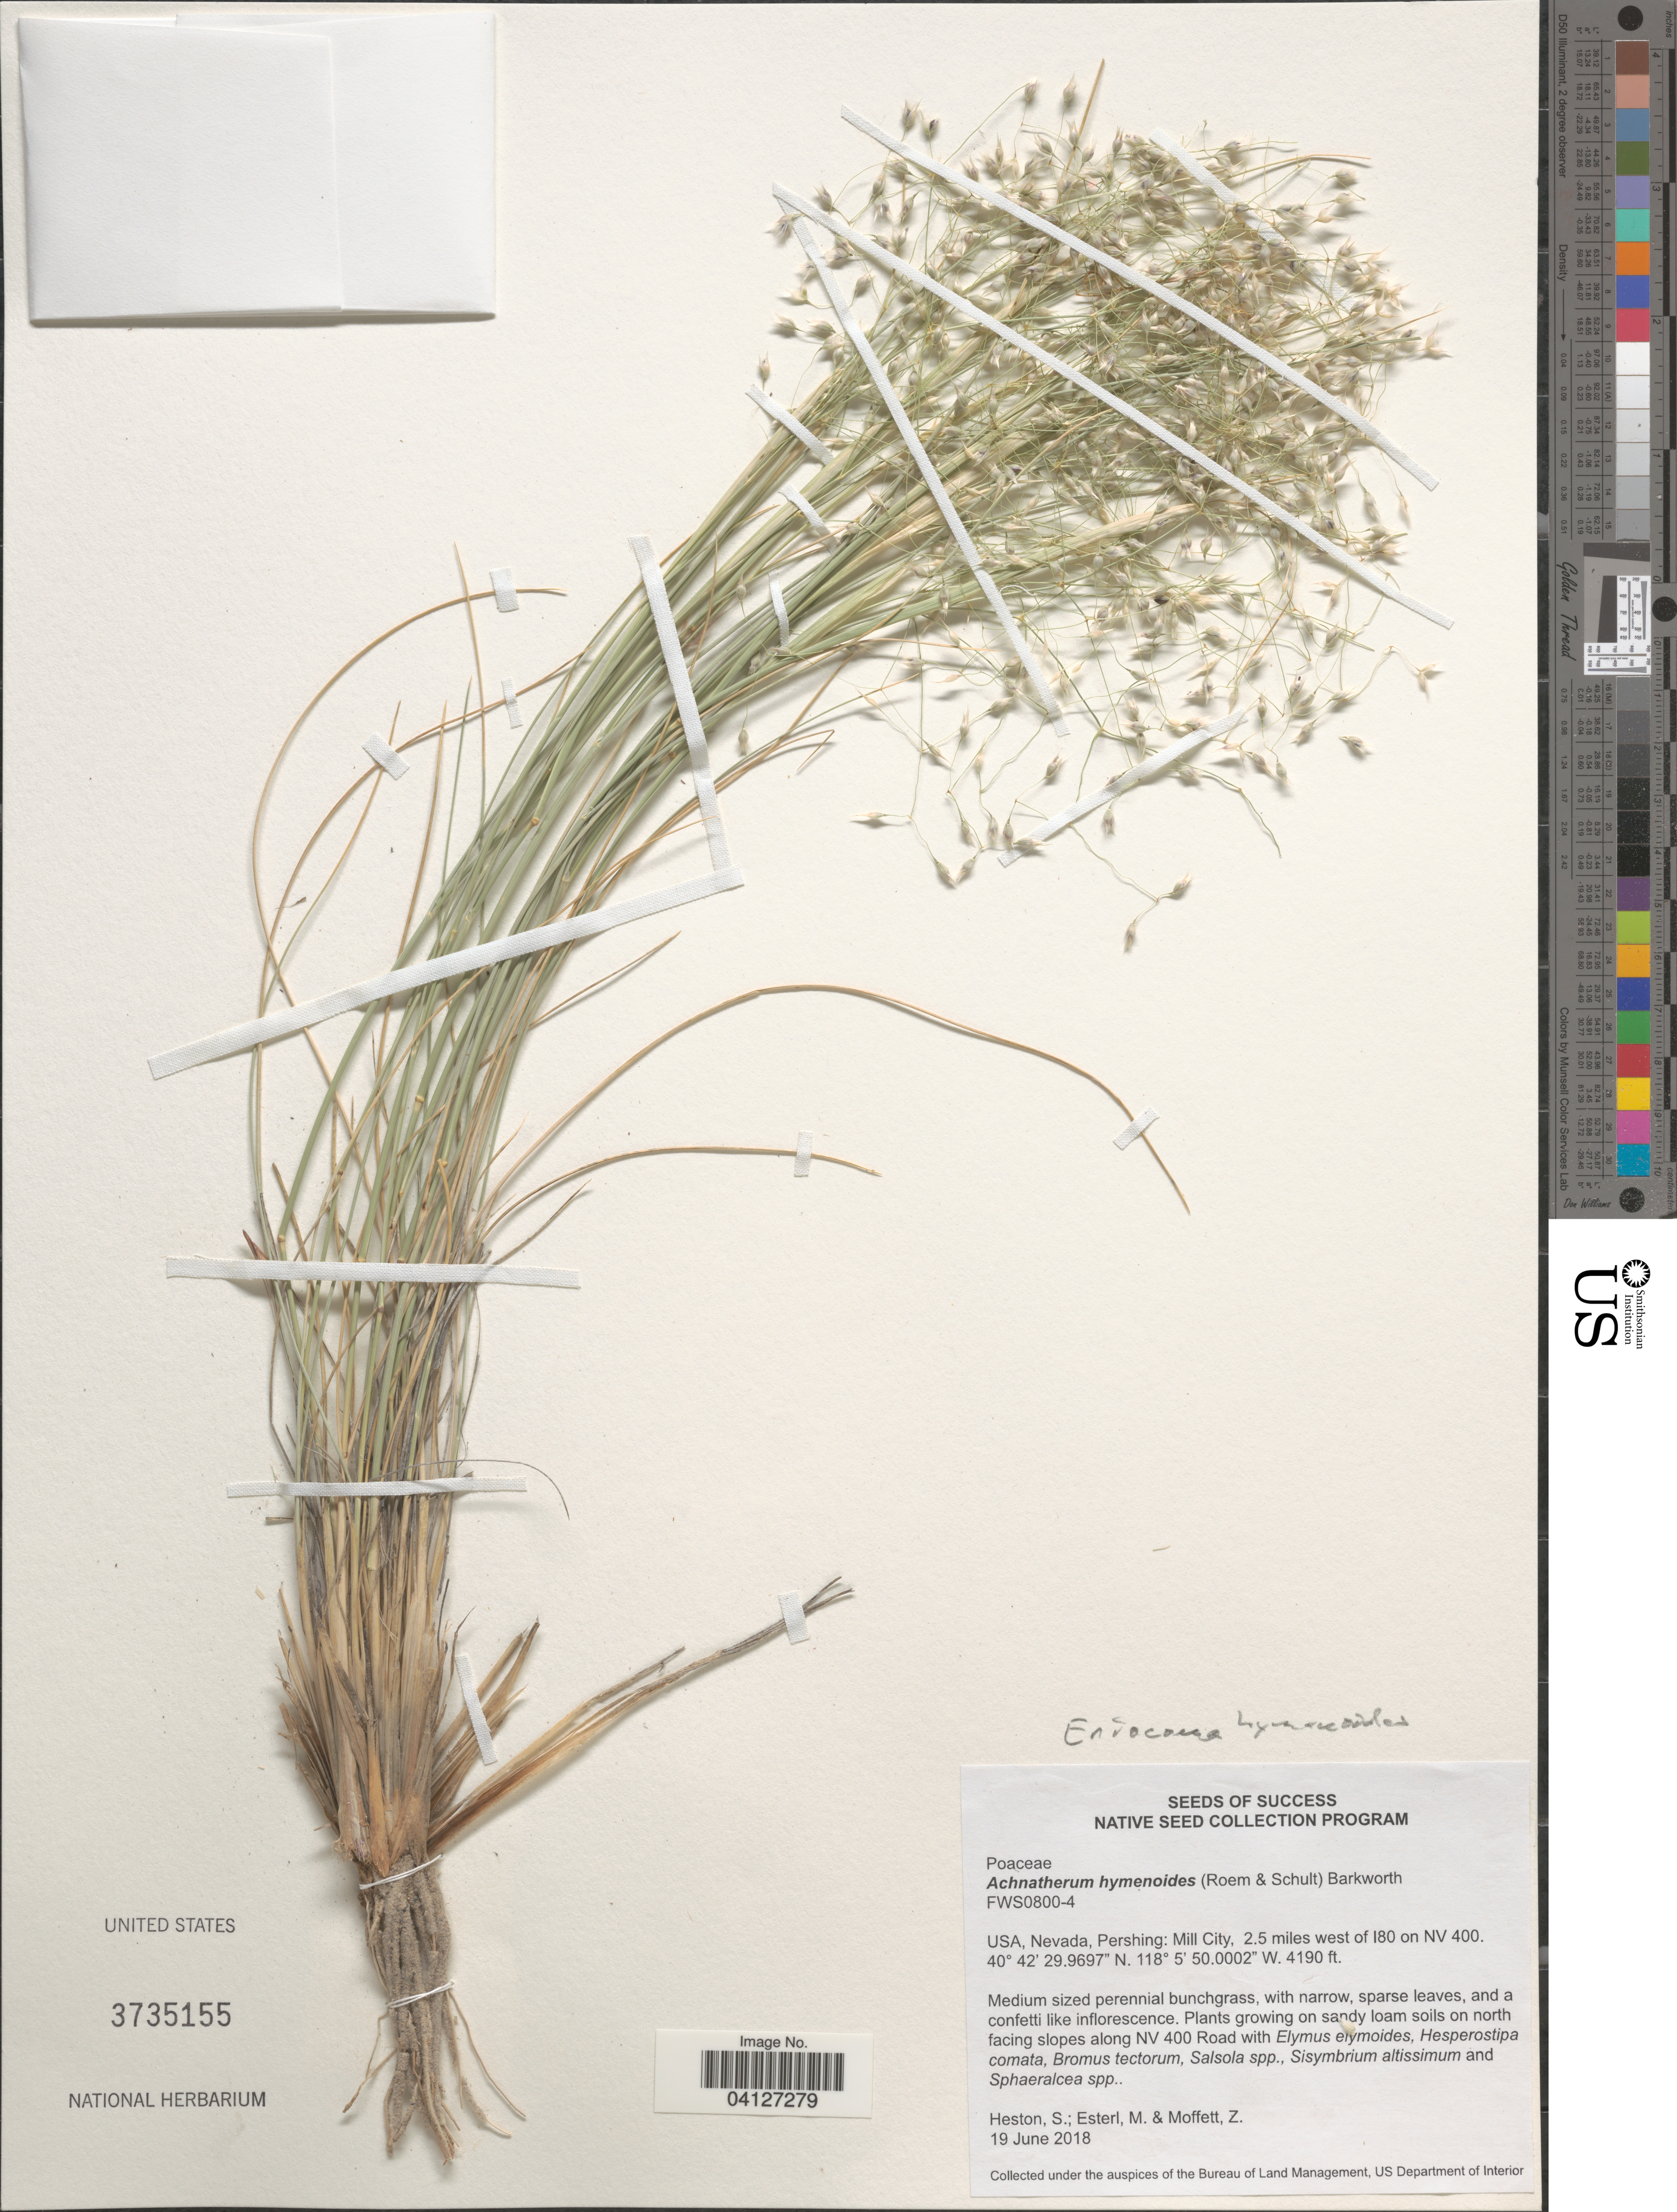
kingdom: Plantae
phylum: Tracheophyta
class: Liliopsida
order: Poales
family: Poaceae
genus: Achnatherum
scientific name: Achnatherum hymenoides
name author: (Roem. & Schult.) Barkworth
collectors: S. Heston, M. Esterl & Z. Moffett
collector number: FWS0800-4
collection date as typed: Transcribed d/m/y: 19/6/2018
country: United States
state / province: Nevada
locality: Pershing: Mill City, 2.5 miles west of I80 and NV 400. Plants growing on sandy loam soils on north facing slopes along NV 400 Road.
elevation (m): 1277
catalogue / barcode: US 3735155